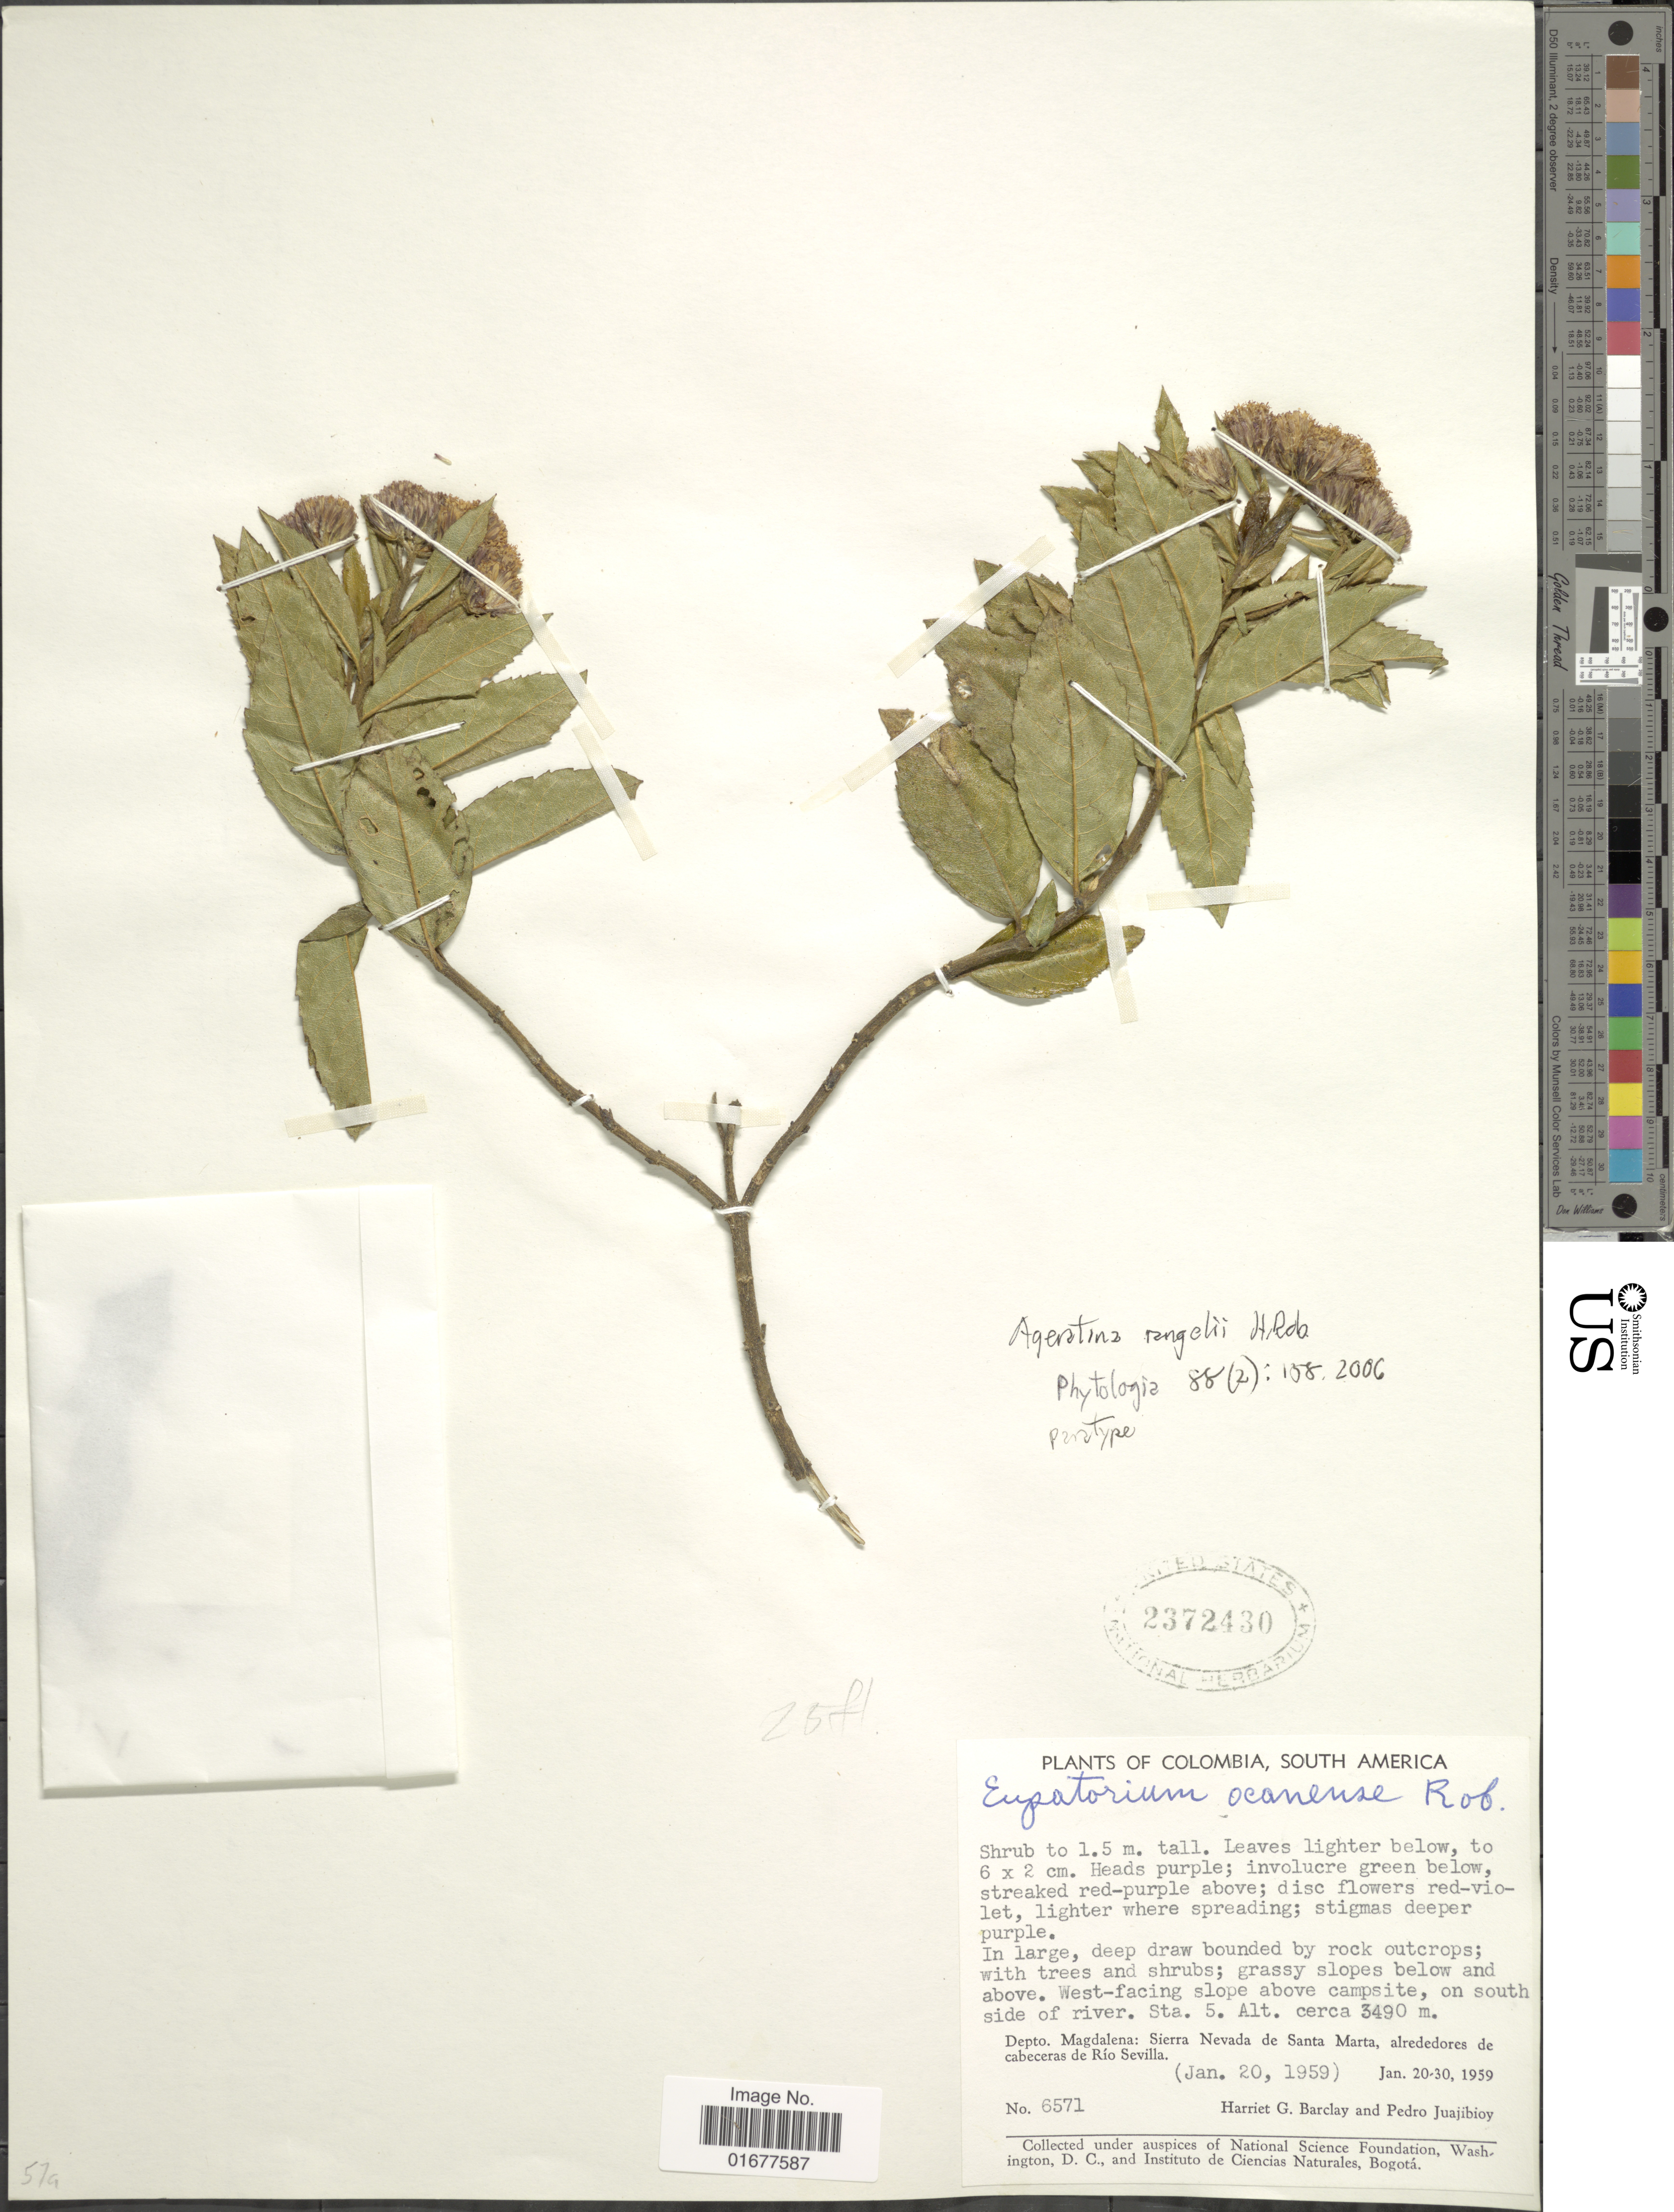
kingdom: Plantae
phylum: Tracheophyta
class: Magnoliopsida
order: Asterales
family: Asteraceae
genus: Ageratina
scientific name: Ageratina rangelii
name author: H. Rob.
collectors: H. G. Barclay & P. Juajibioy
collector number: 6571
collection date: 1959-01-20/1959-01-30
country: Colombia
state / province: Magdalena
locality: Sierra Nevada de Santa Marta, alrededores de cabeceras de Rio Sevilla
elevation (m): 3490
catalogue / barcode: US 2372430